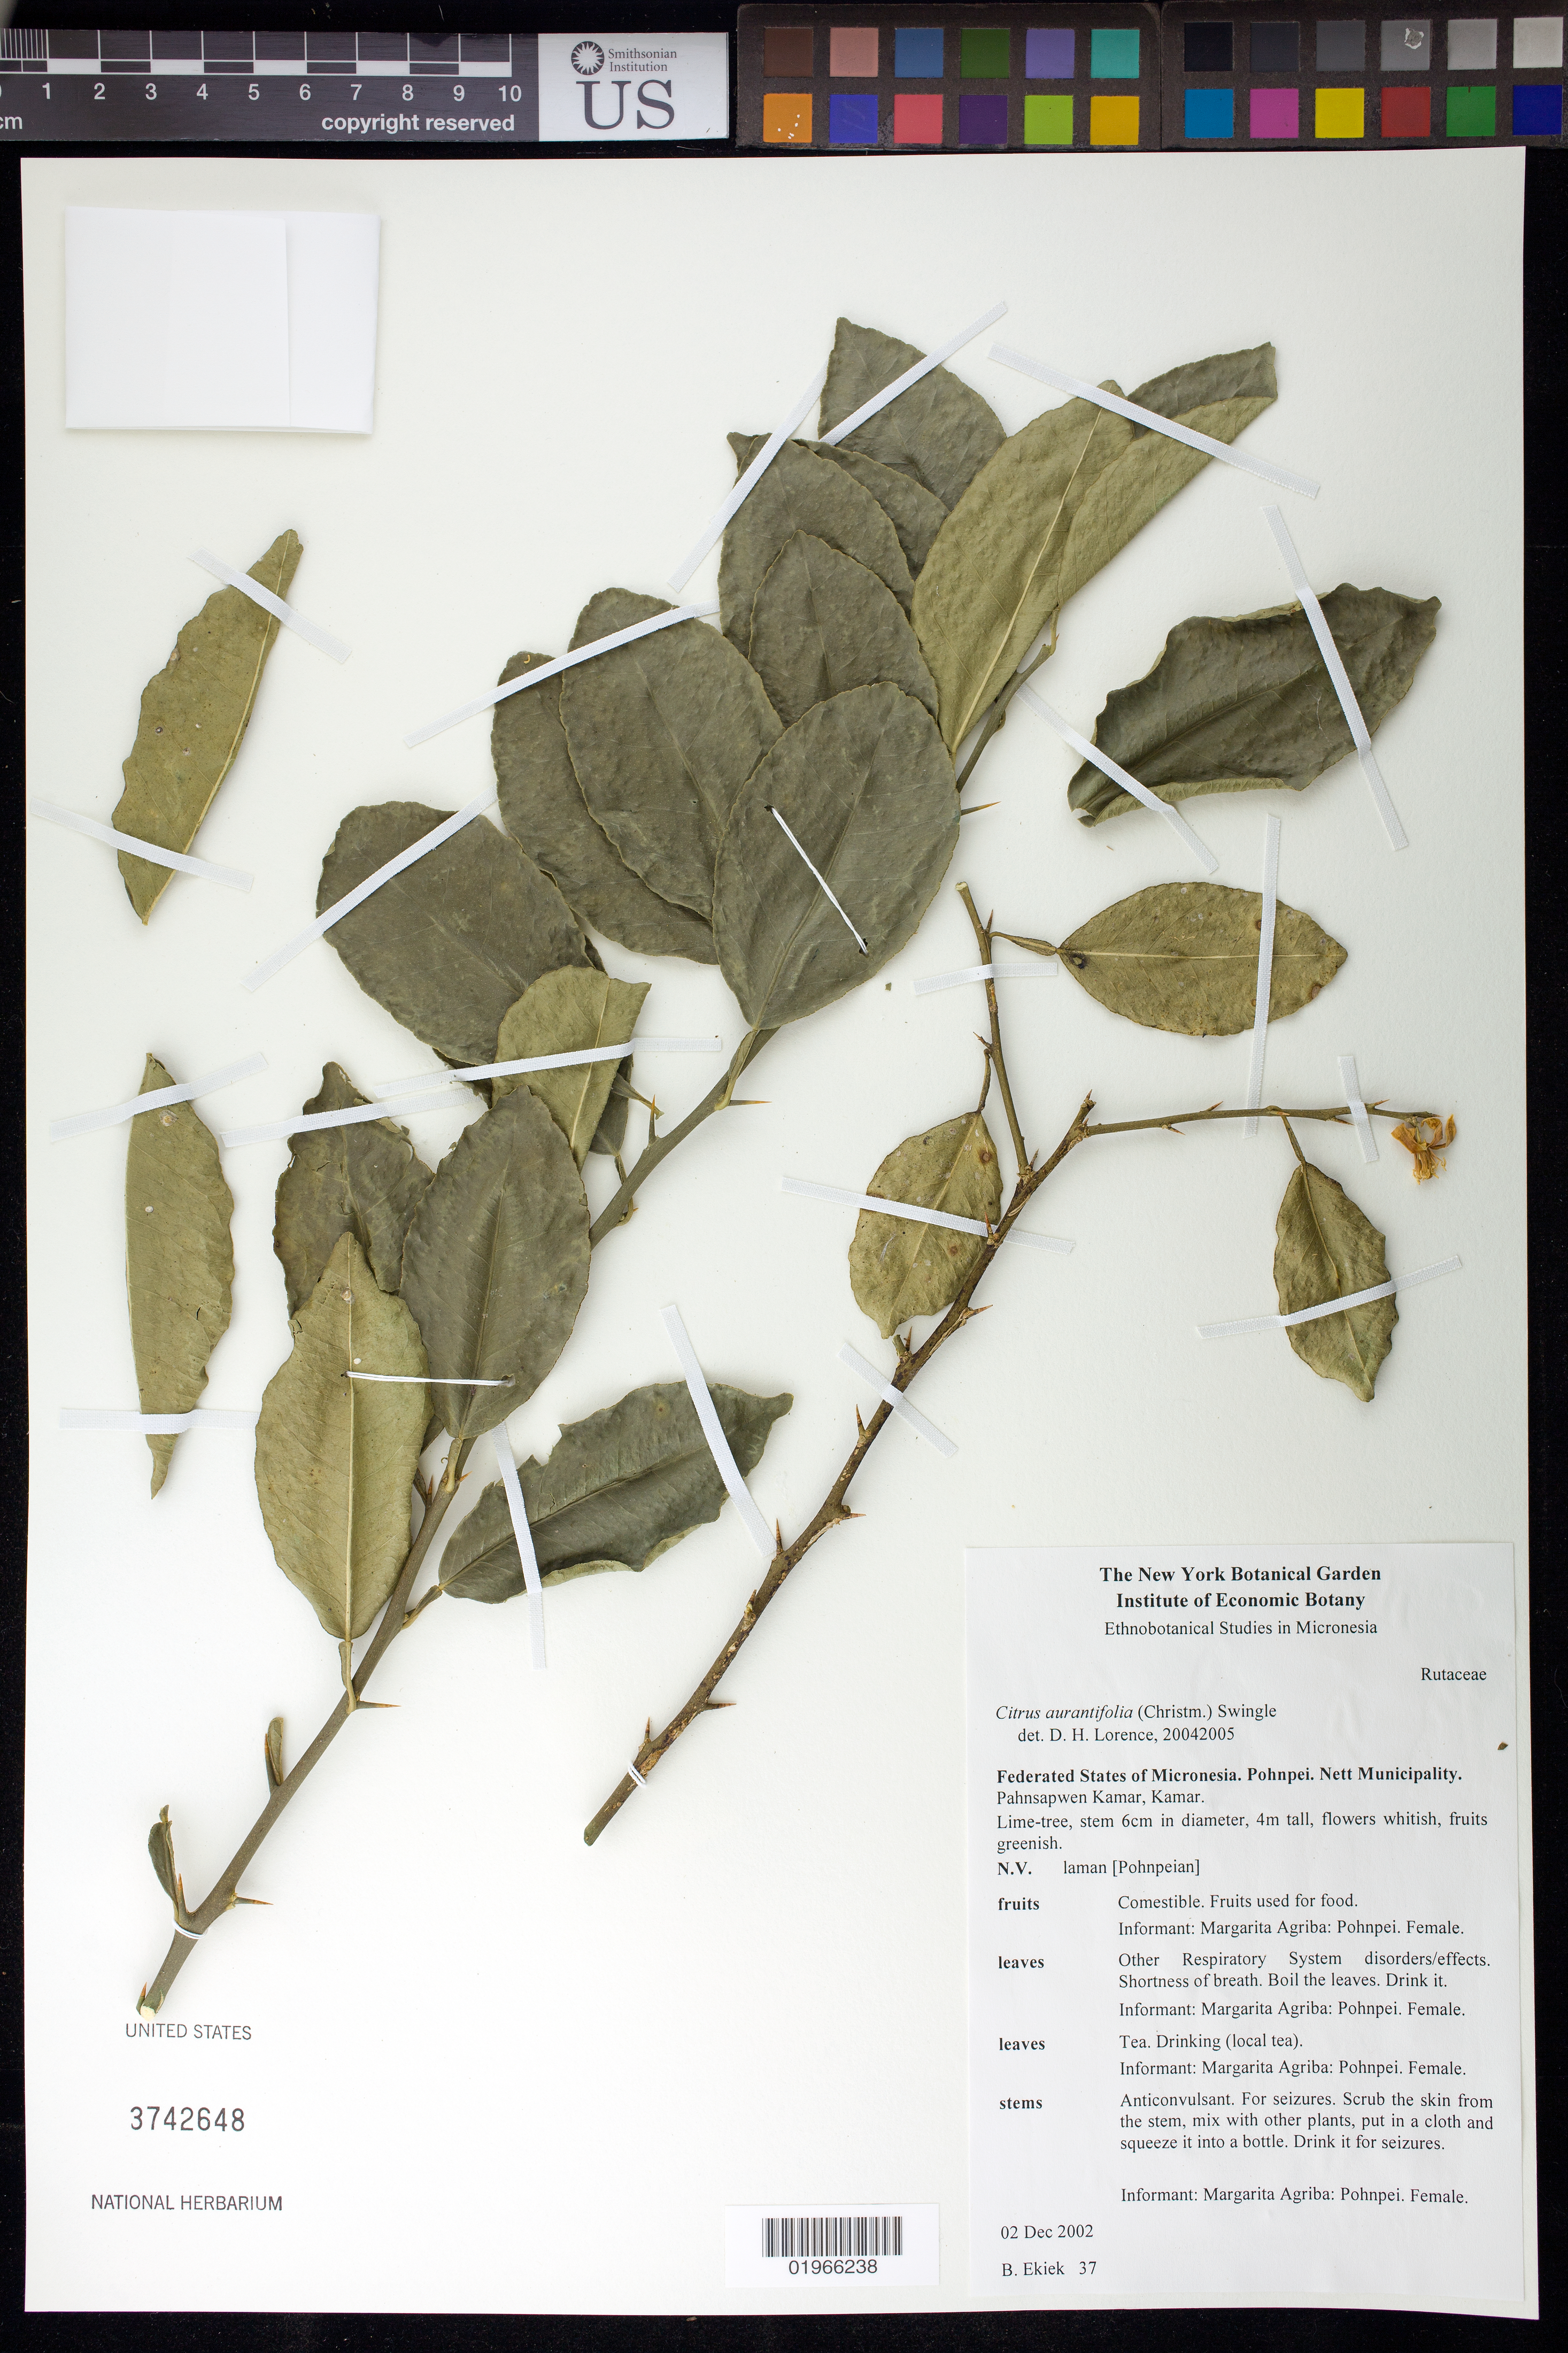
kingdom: Plantae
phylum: Tracheophyta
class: Magnoliopsida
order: Sapindales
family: Rutaceae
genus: Citrus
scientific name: Citrus x aurantifolia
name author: (Christm.) Swingle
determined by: Lorence, David H., (PTBG), National Tropical Botanical Garden (UNITED STATES)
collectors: B. Ekiek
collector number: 37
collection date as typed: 02 Dec 2002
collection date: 2002-12-02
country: Micronesia, Federated States of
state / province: Pohnpei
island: Pohnpei [Ponape]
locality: Nett Municipality. Pahnsapwen Kamar, Kamar.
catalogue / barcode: US 3742648